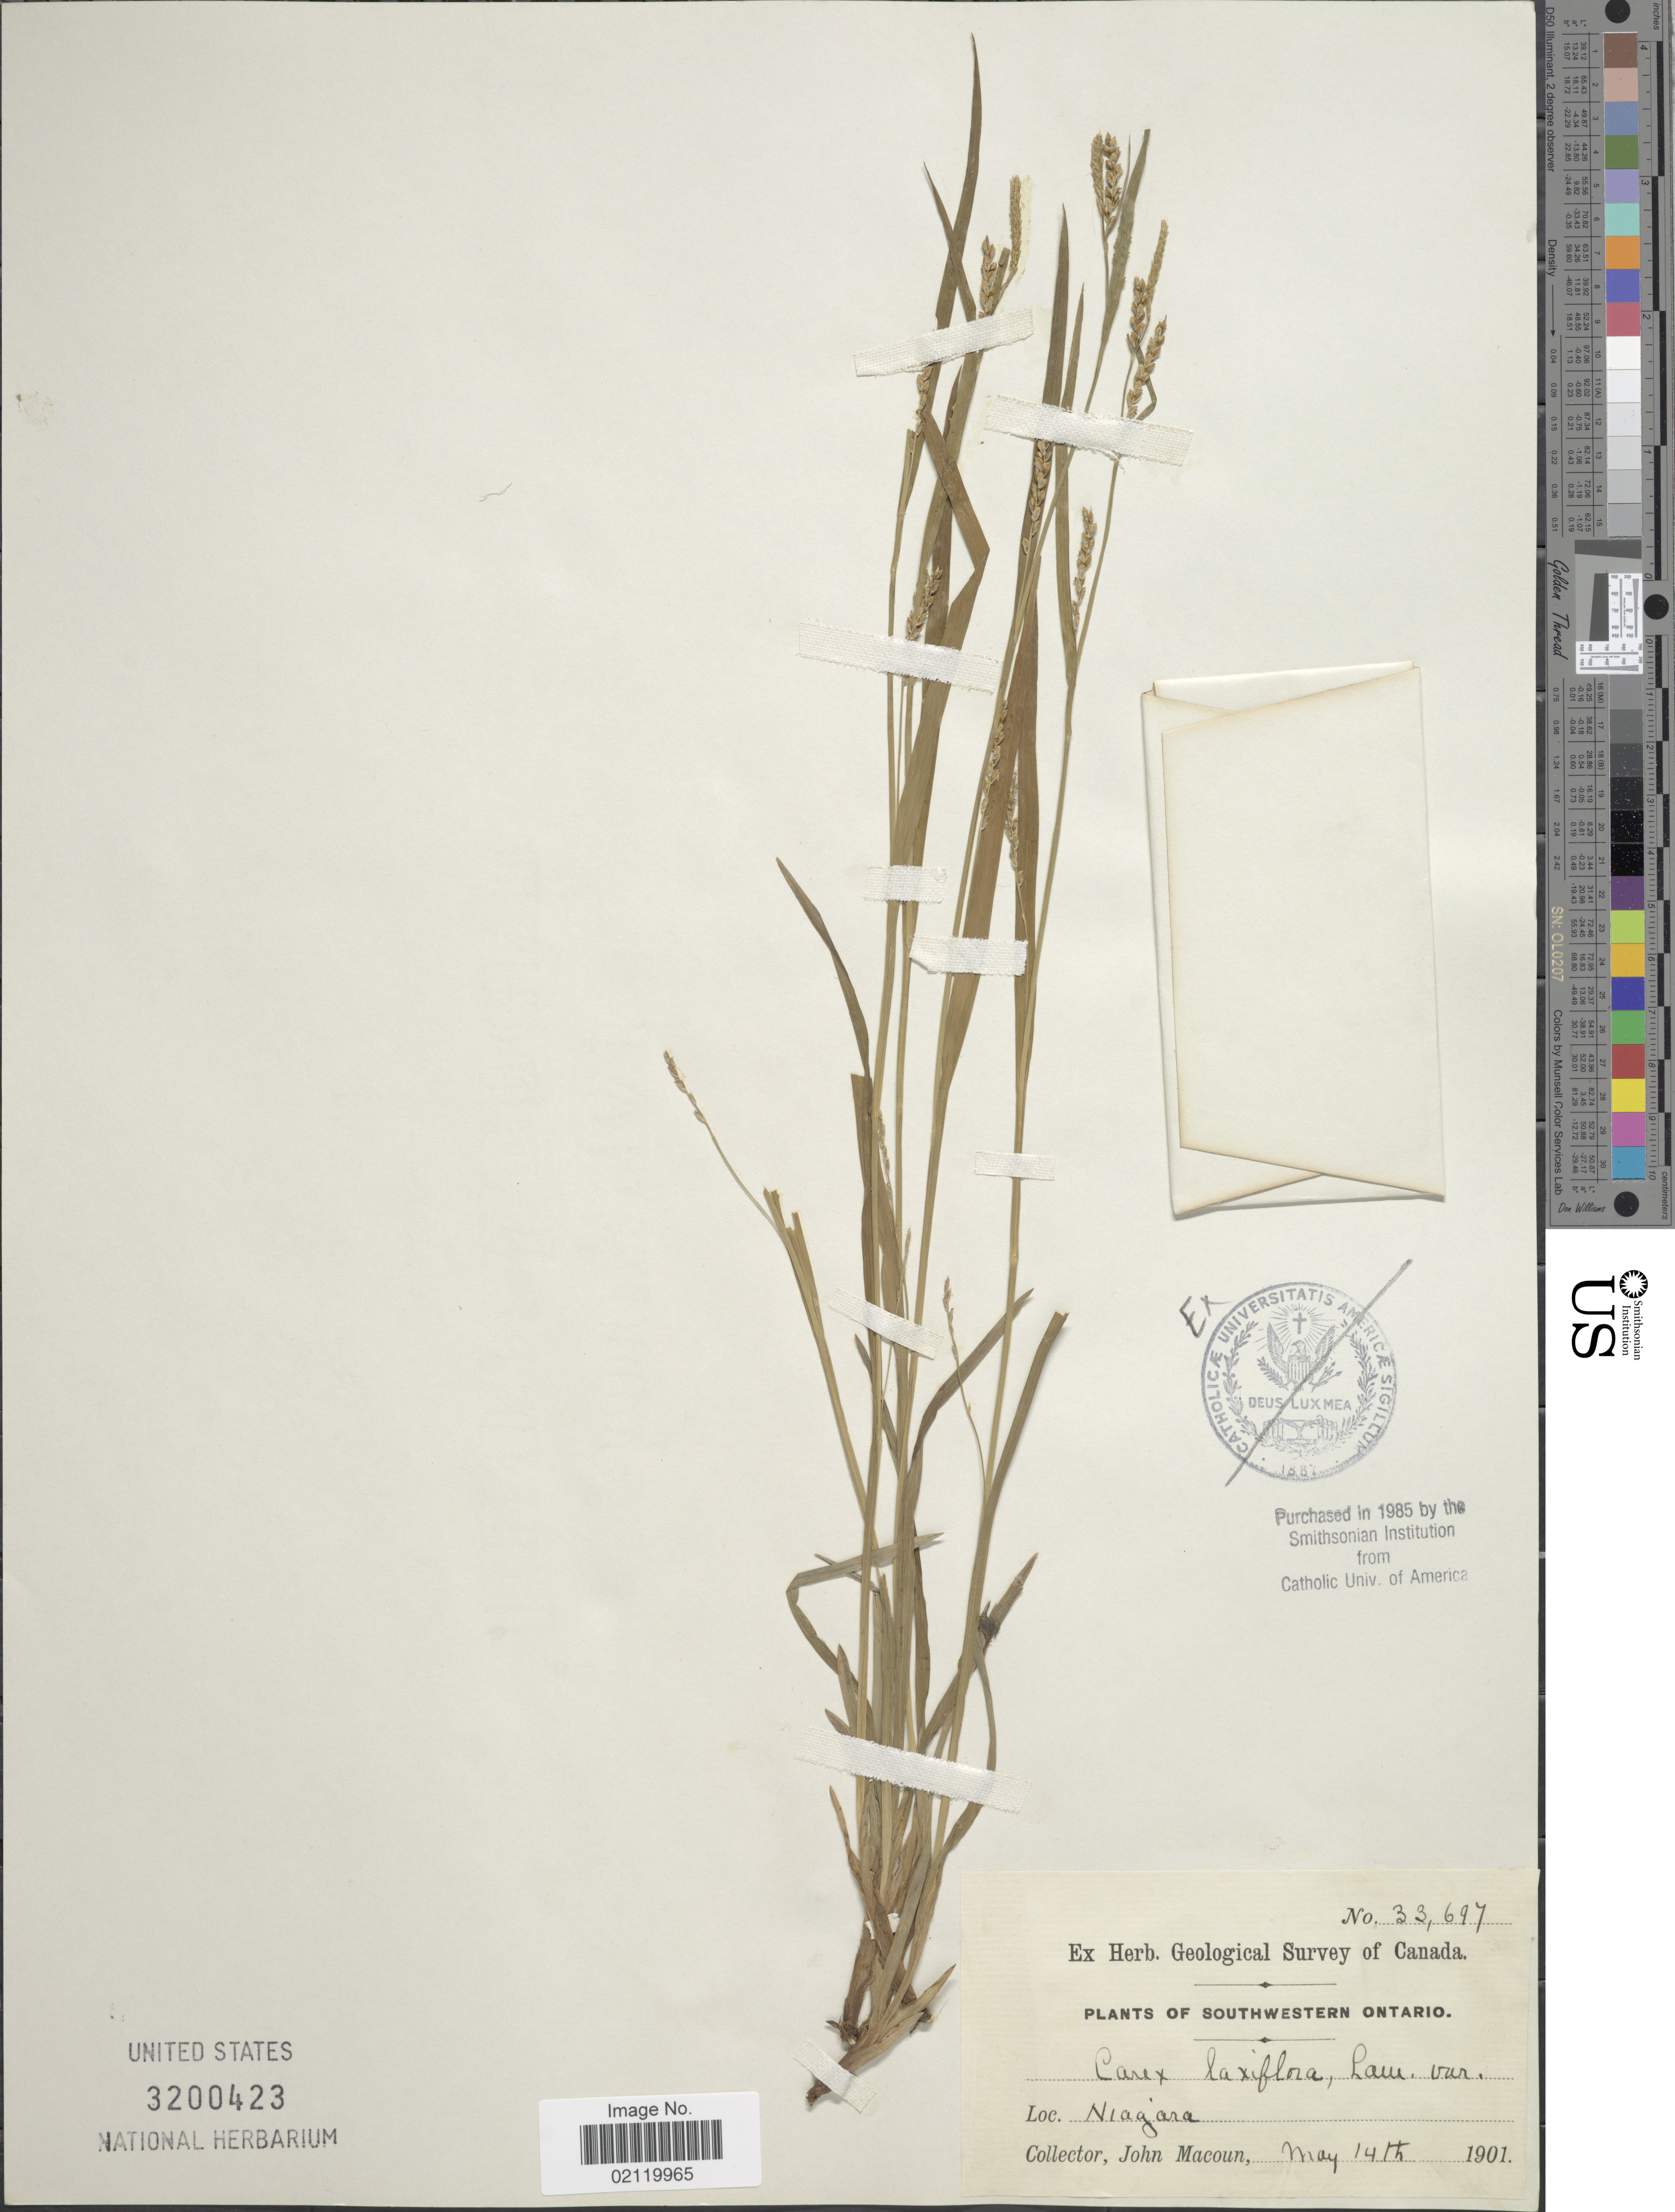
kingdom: Plantae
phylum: Tracheophyta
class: Liliopsida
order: Poales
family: Cyperaceae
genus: Carex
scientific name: Carex laxiflora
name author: Lam.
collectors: J. Macoun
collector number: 33697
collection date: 1901-05-14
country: Canada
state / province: Ontario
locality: Southwestern Ontario. Niagara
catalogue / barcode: US 3200423